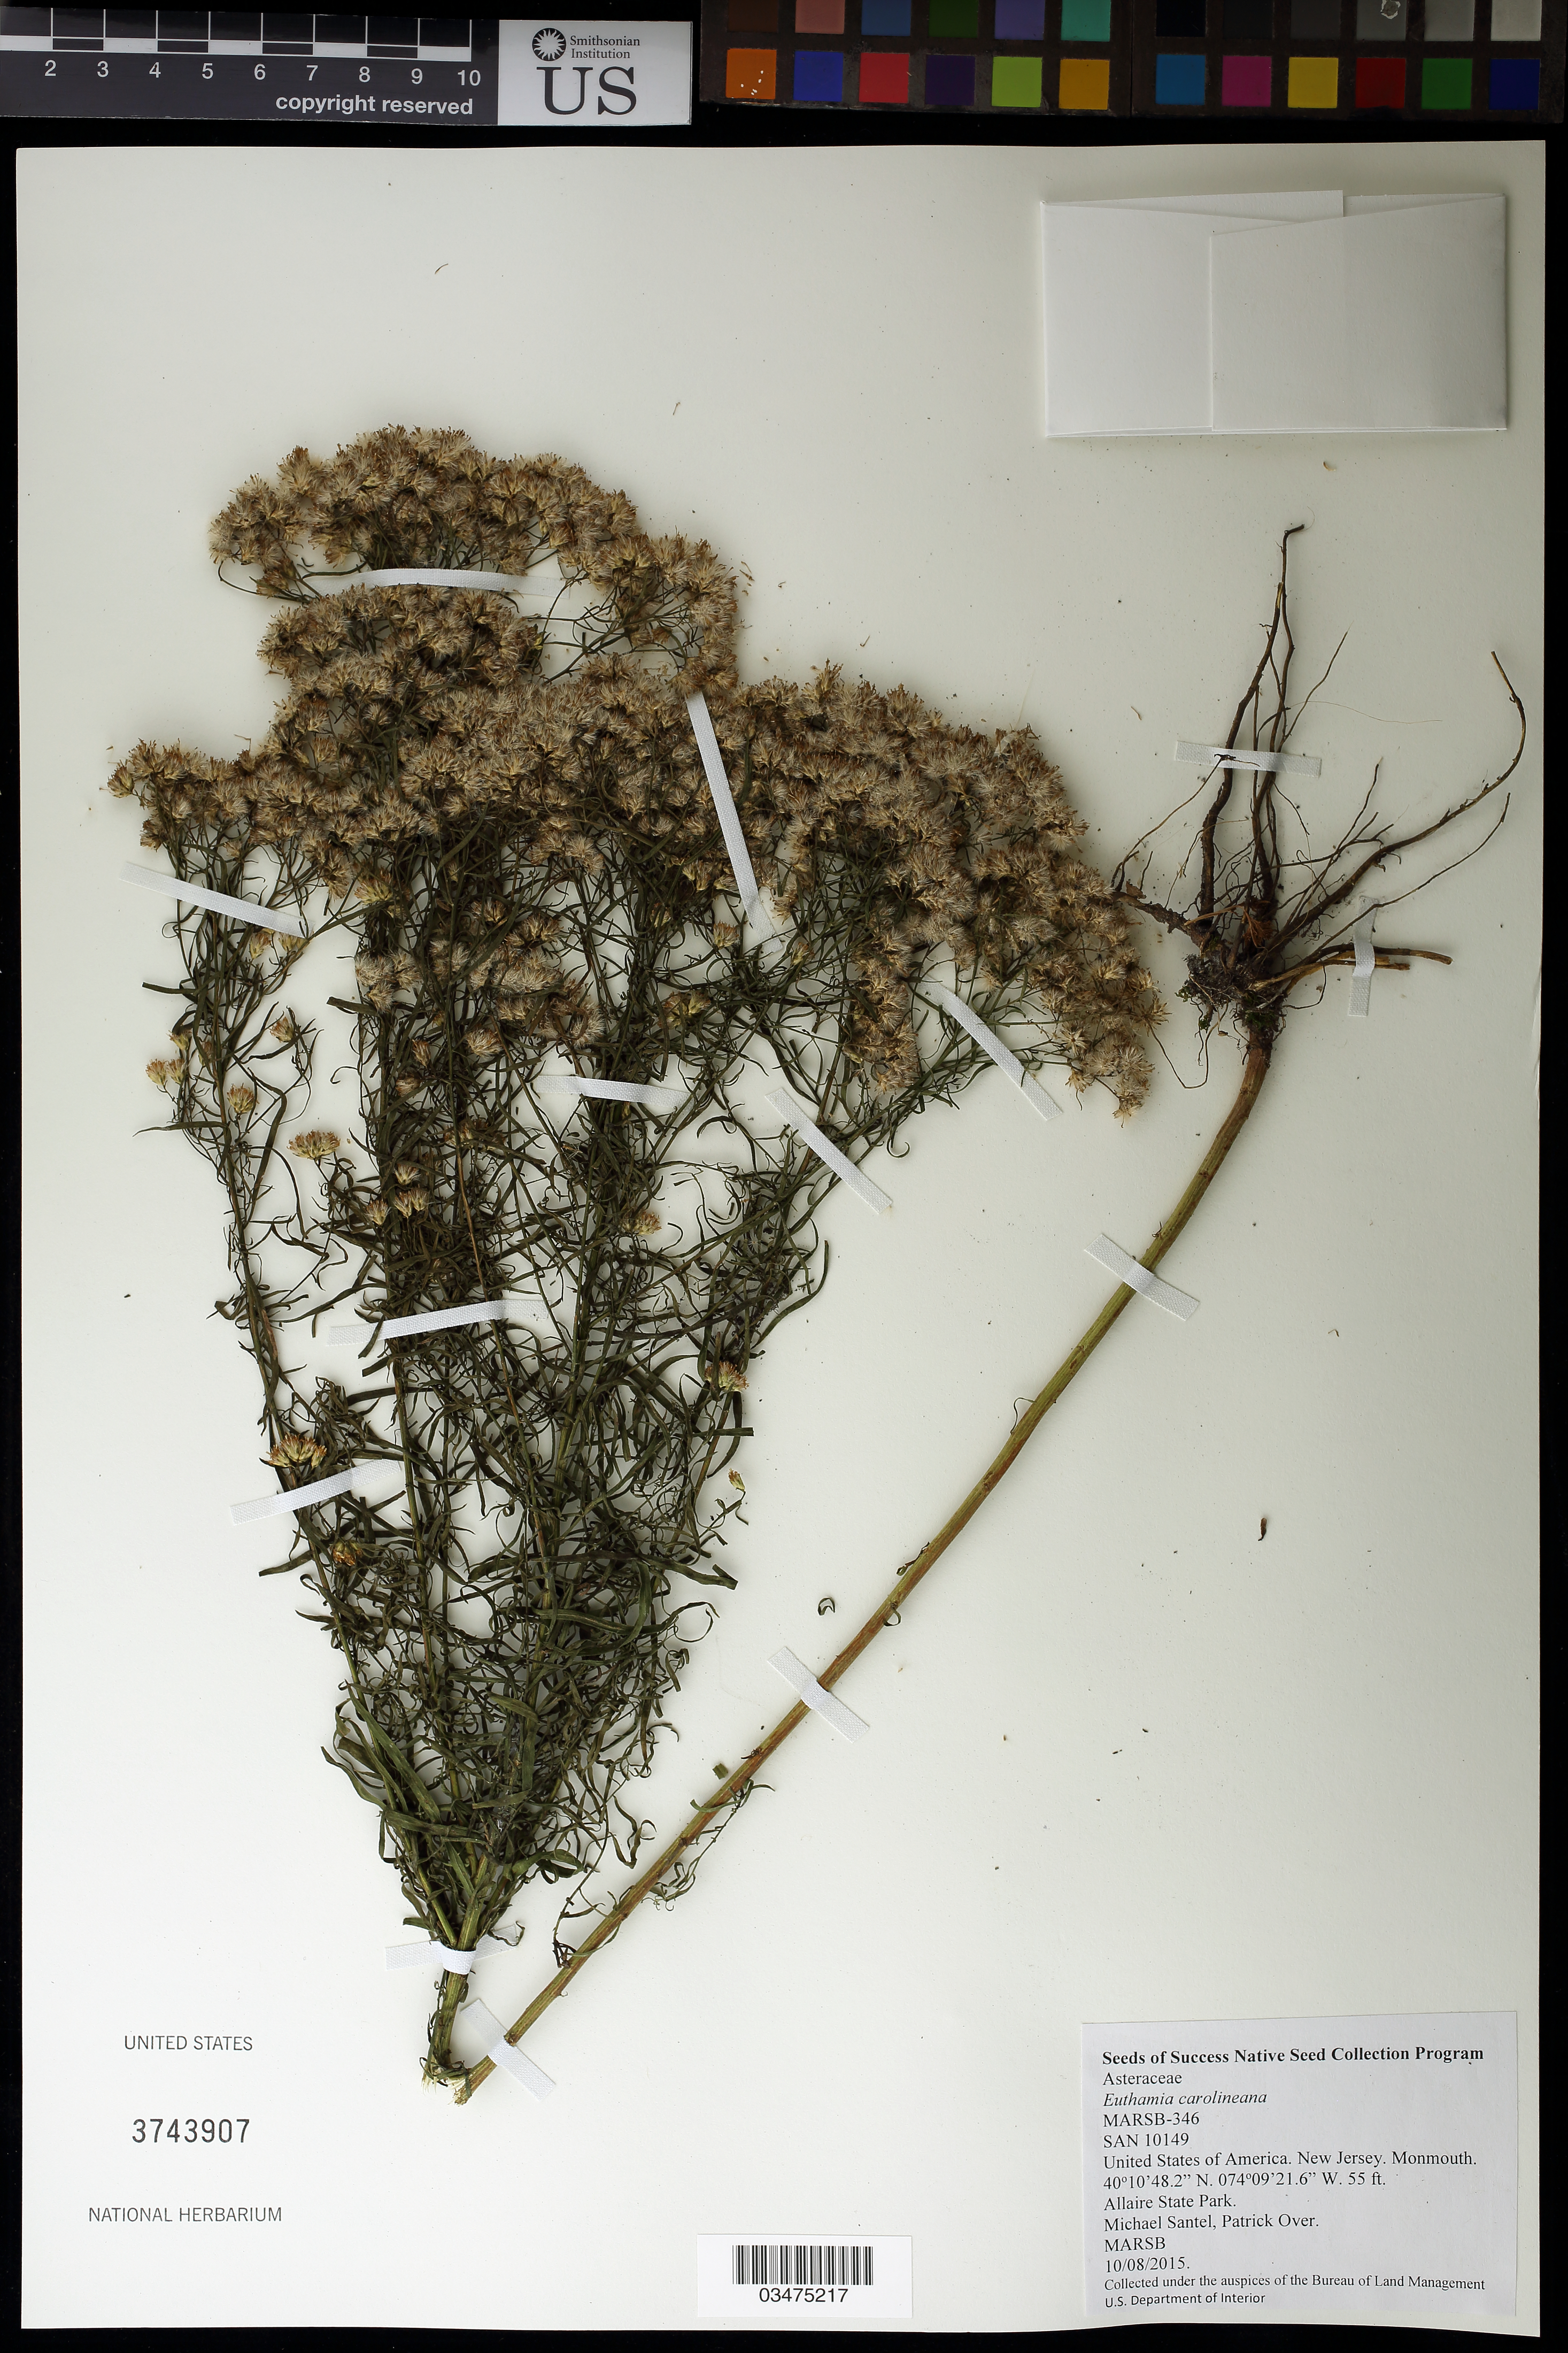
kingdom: Plantae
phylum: Tracheophyta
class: Magnoliopsida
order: Asterales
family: Asteraceae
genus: Euthamia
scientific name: Euthamia caroliniana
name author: (L.) Greene ex Porter & Britton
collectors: M. Santel & P. Over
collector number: MARSB-346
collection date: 2015-10-08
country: United States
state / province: New Jersey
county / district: Monmouth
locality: Allaire State Park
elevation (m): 17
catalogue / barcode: US 3743970